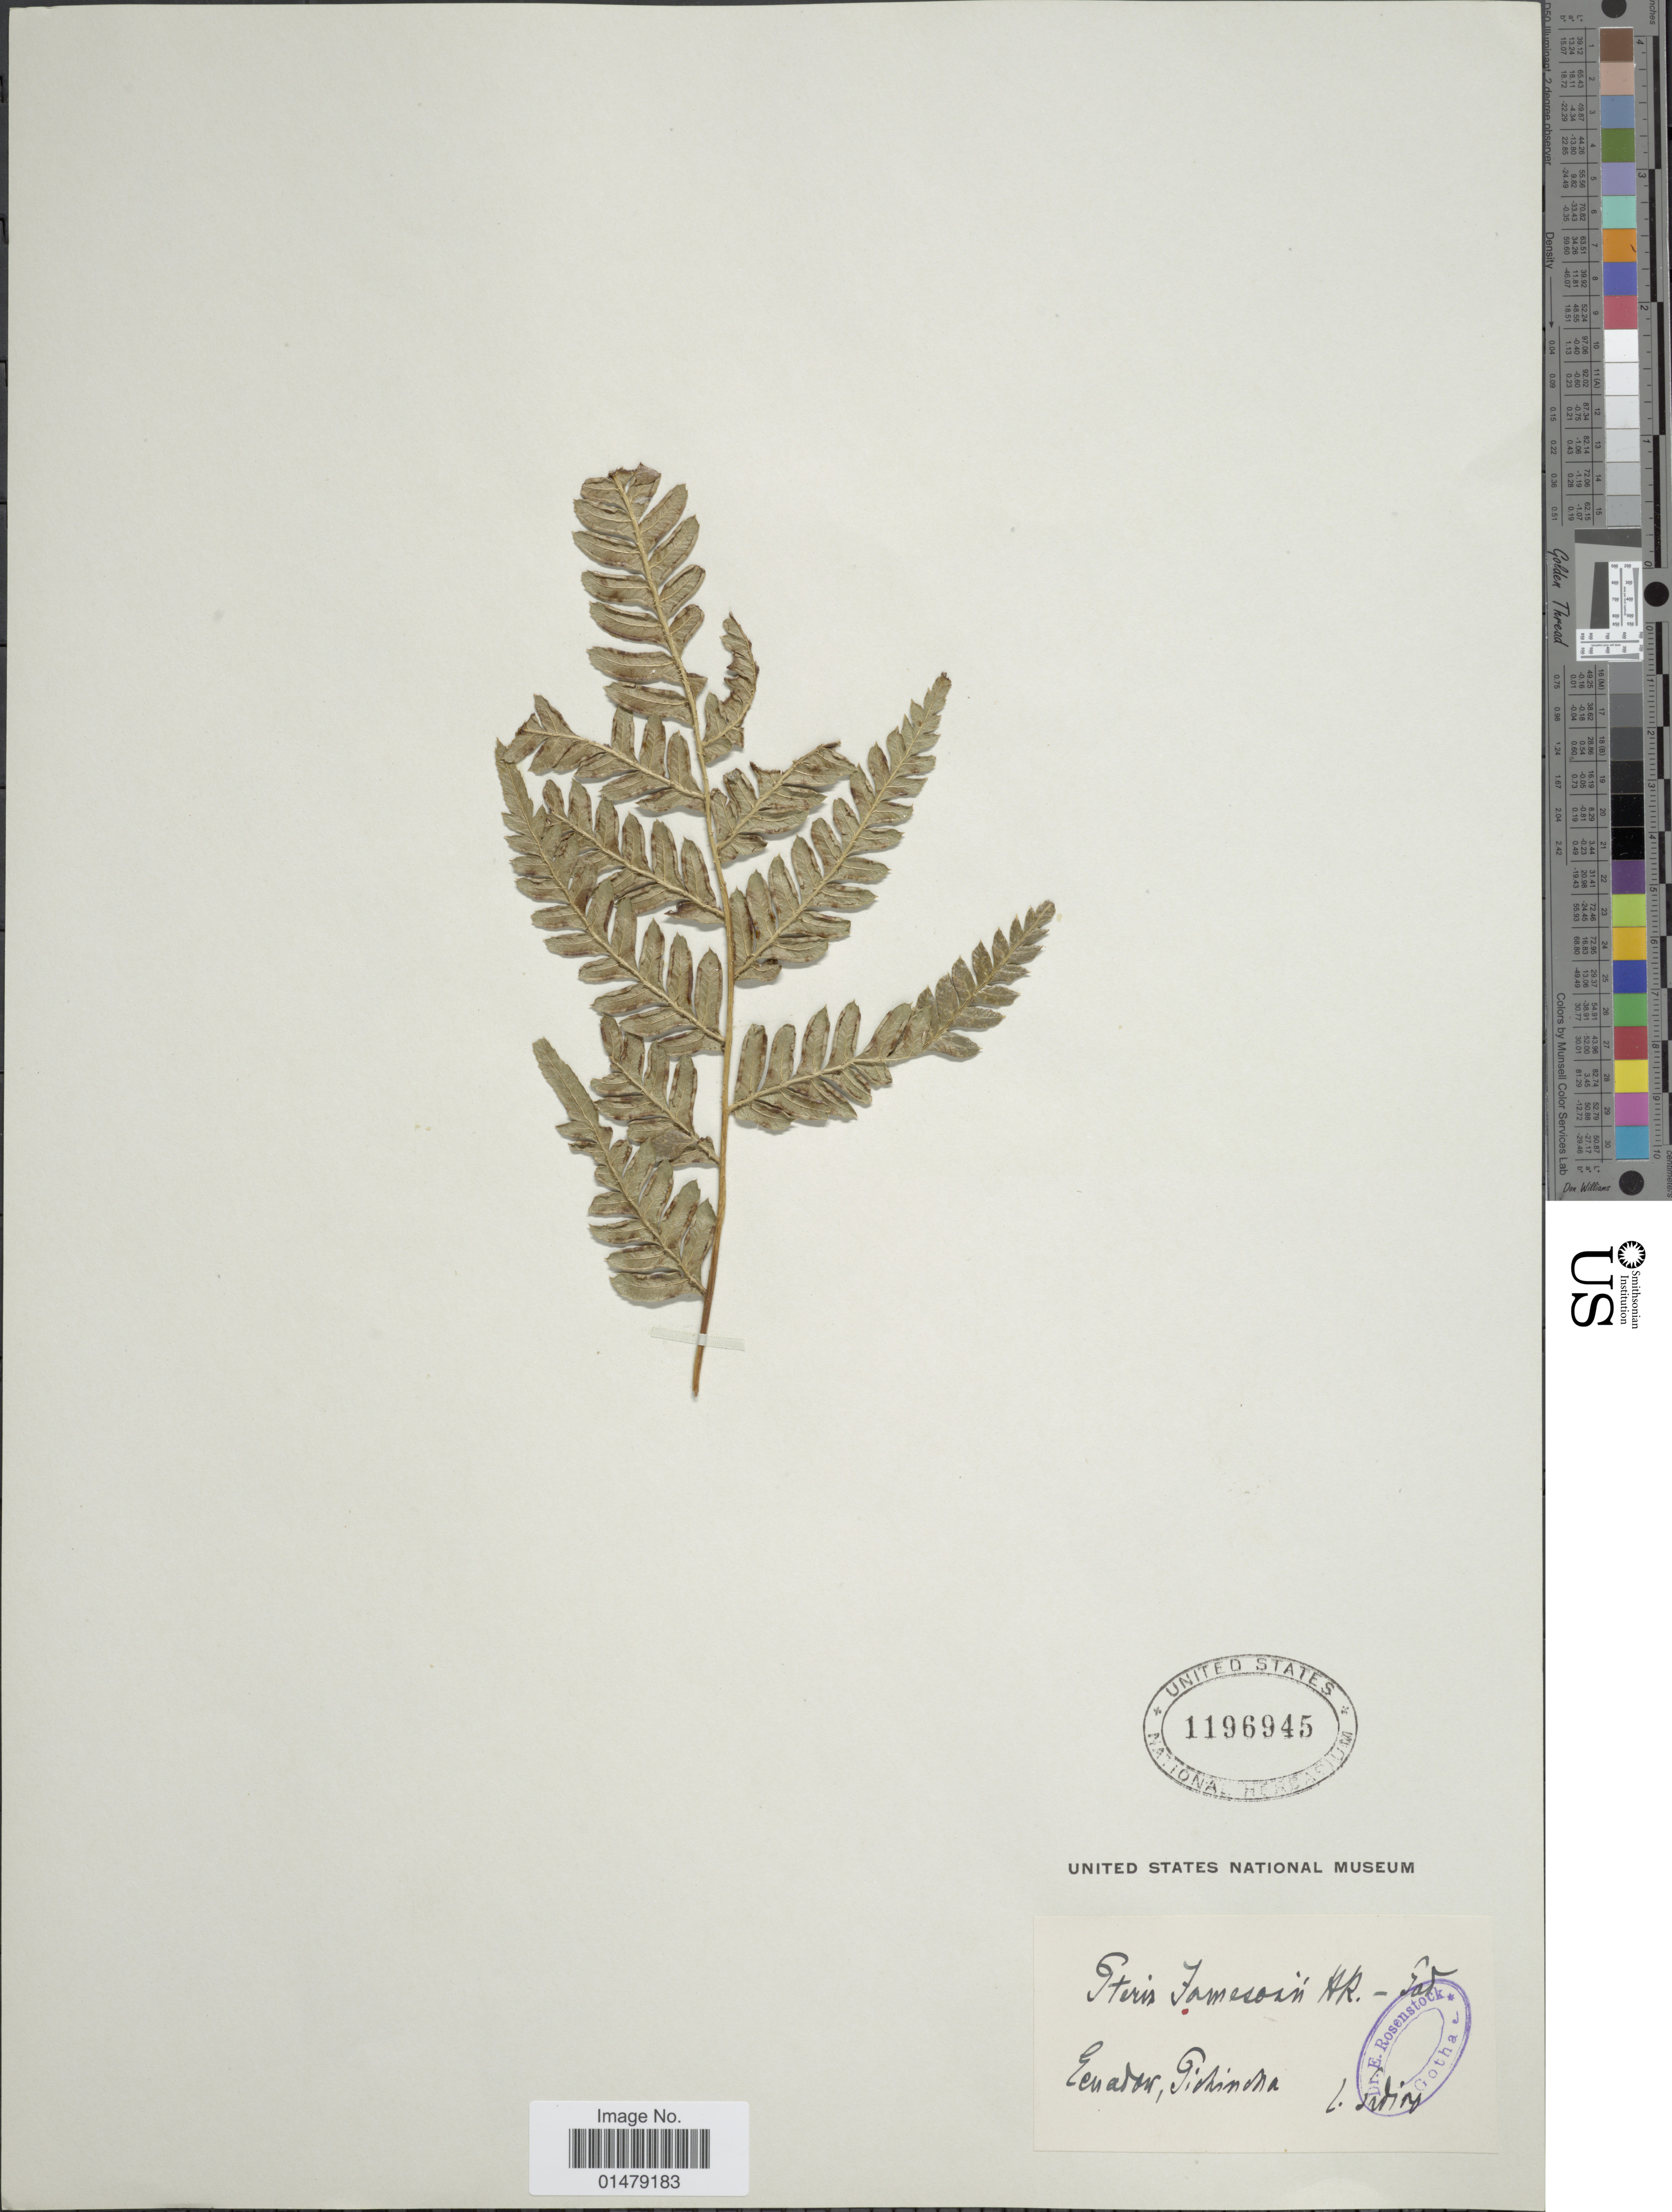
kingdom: Plantae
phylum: Tracheophyta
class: Polypodiopsida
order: Polypodiales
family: Pteridaceae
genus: Pteris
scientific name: Pteris coriacea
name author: Desv.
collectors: Sodiro, --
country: Ecuador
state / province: Pichincha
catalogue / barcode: US 1196945